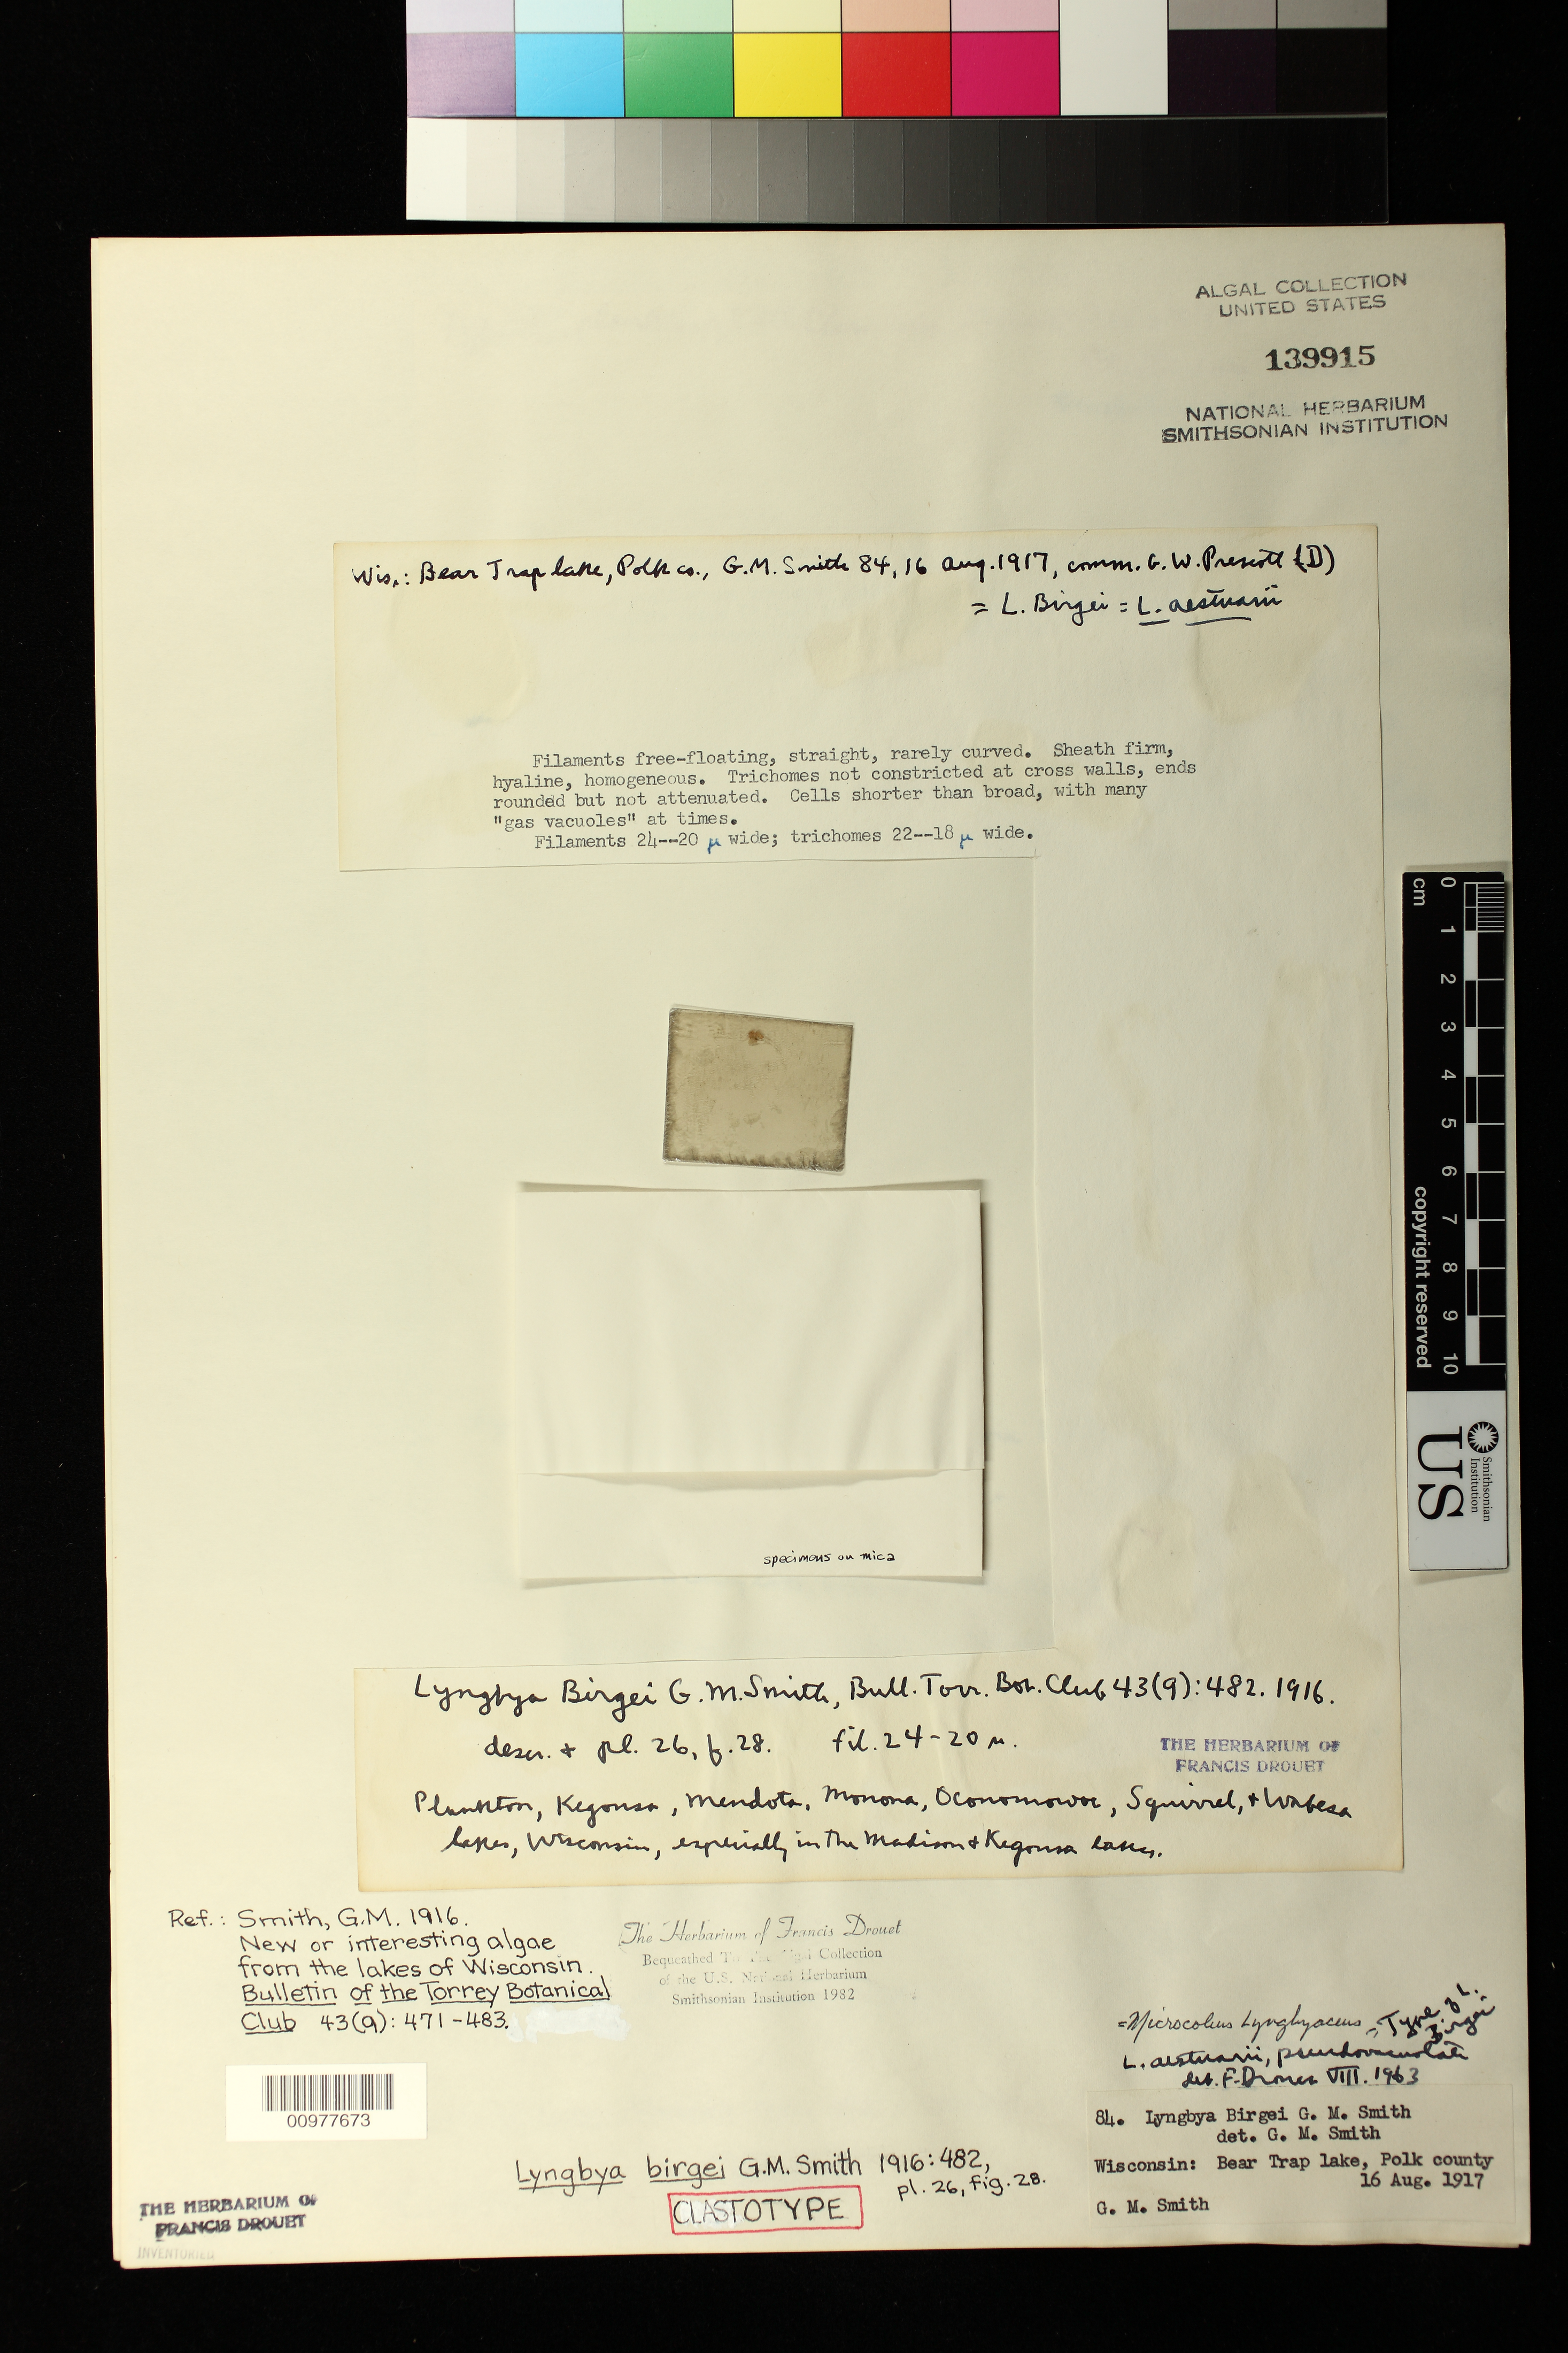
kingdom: Bacteria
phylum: Cyanobacteria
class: Cyanobacteriia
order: Cyanobacteriales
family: Microcoleaceae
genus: Lyngbya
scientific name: Lyngbya birgei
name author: G.M. Sm.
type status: Clastotype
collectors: G. M. Smith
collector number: GMS 84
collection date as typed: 16 Aug 1917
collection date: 1917-08-16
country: United States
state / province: Wisconsin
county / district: Polk County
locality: Bear Trap Lake.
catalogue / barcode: US 139915